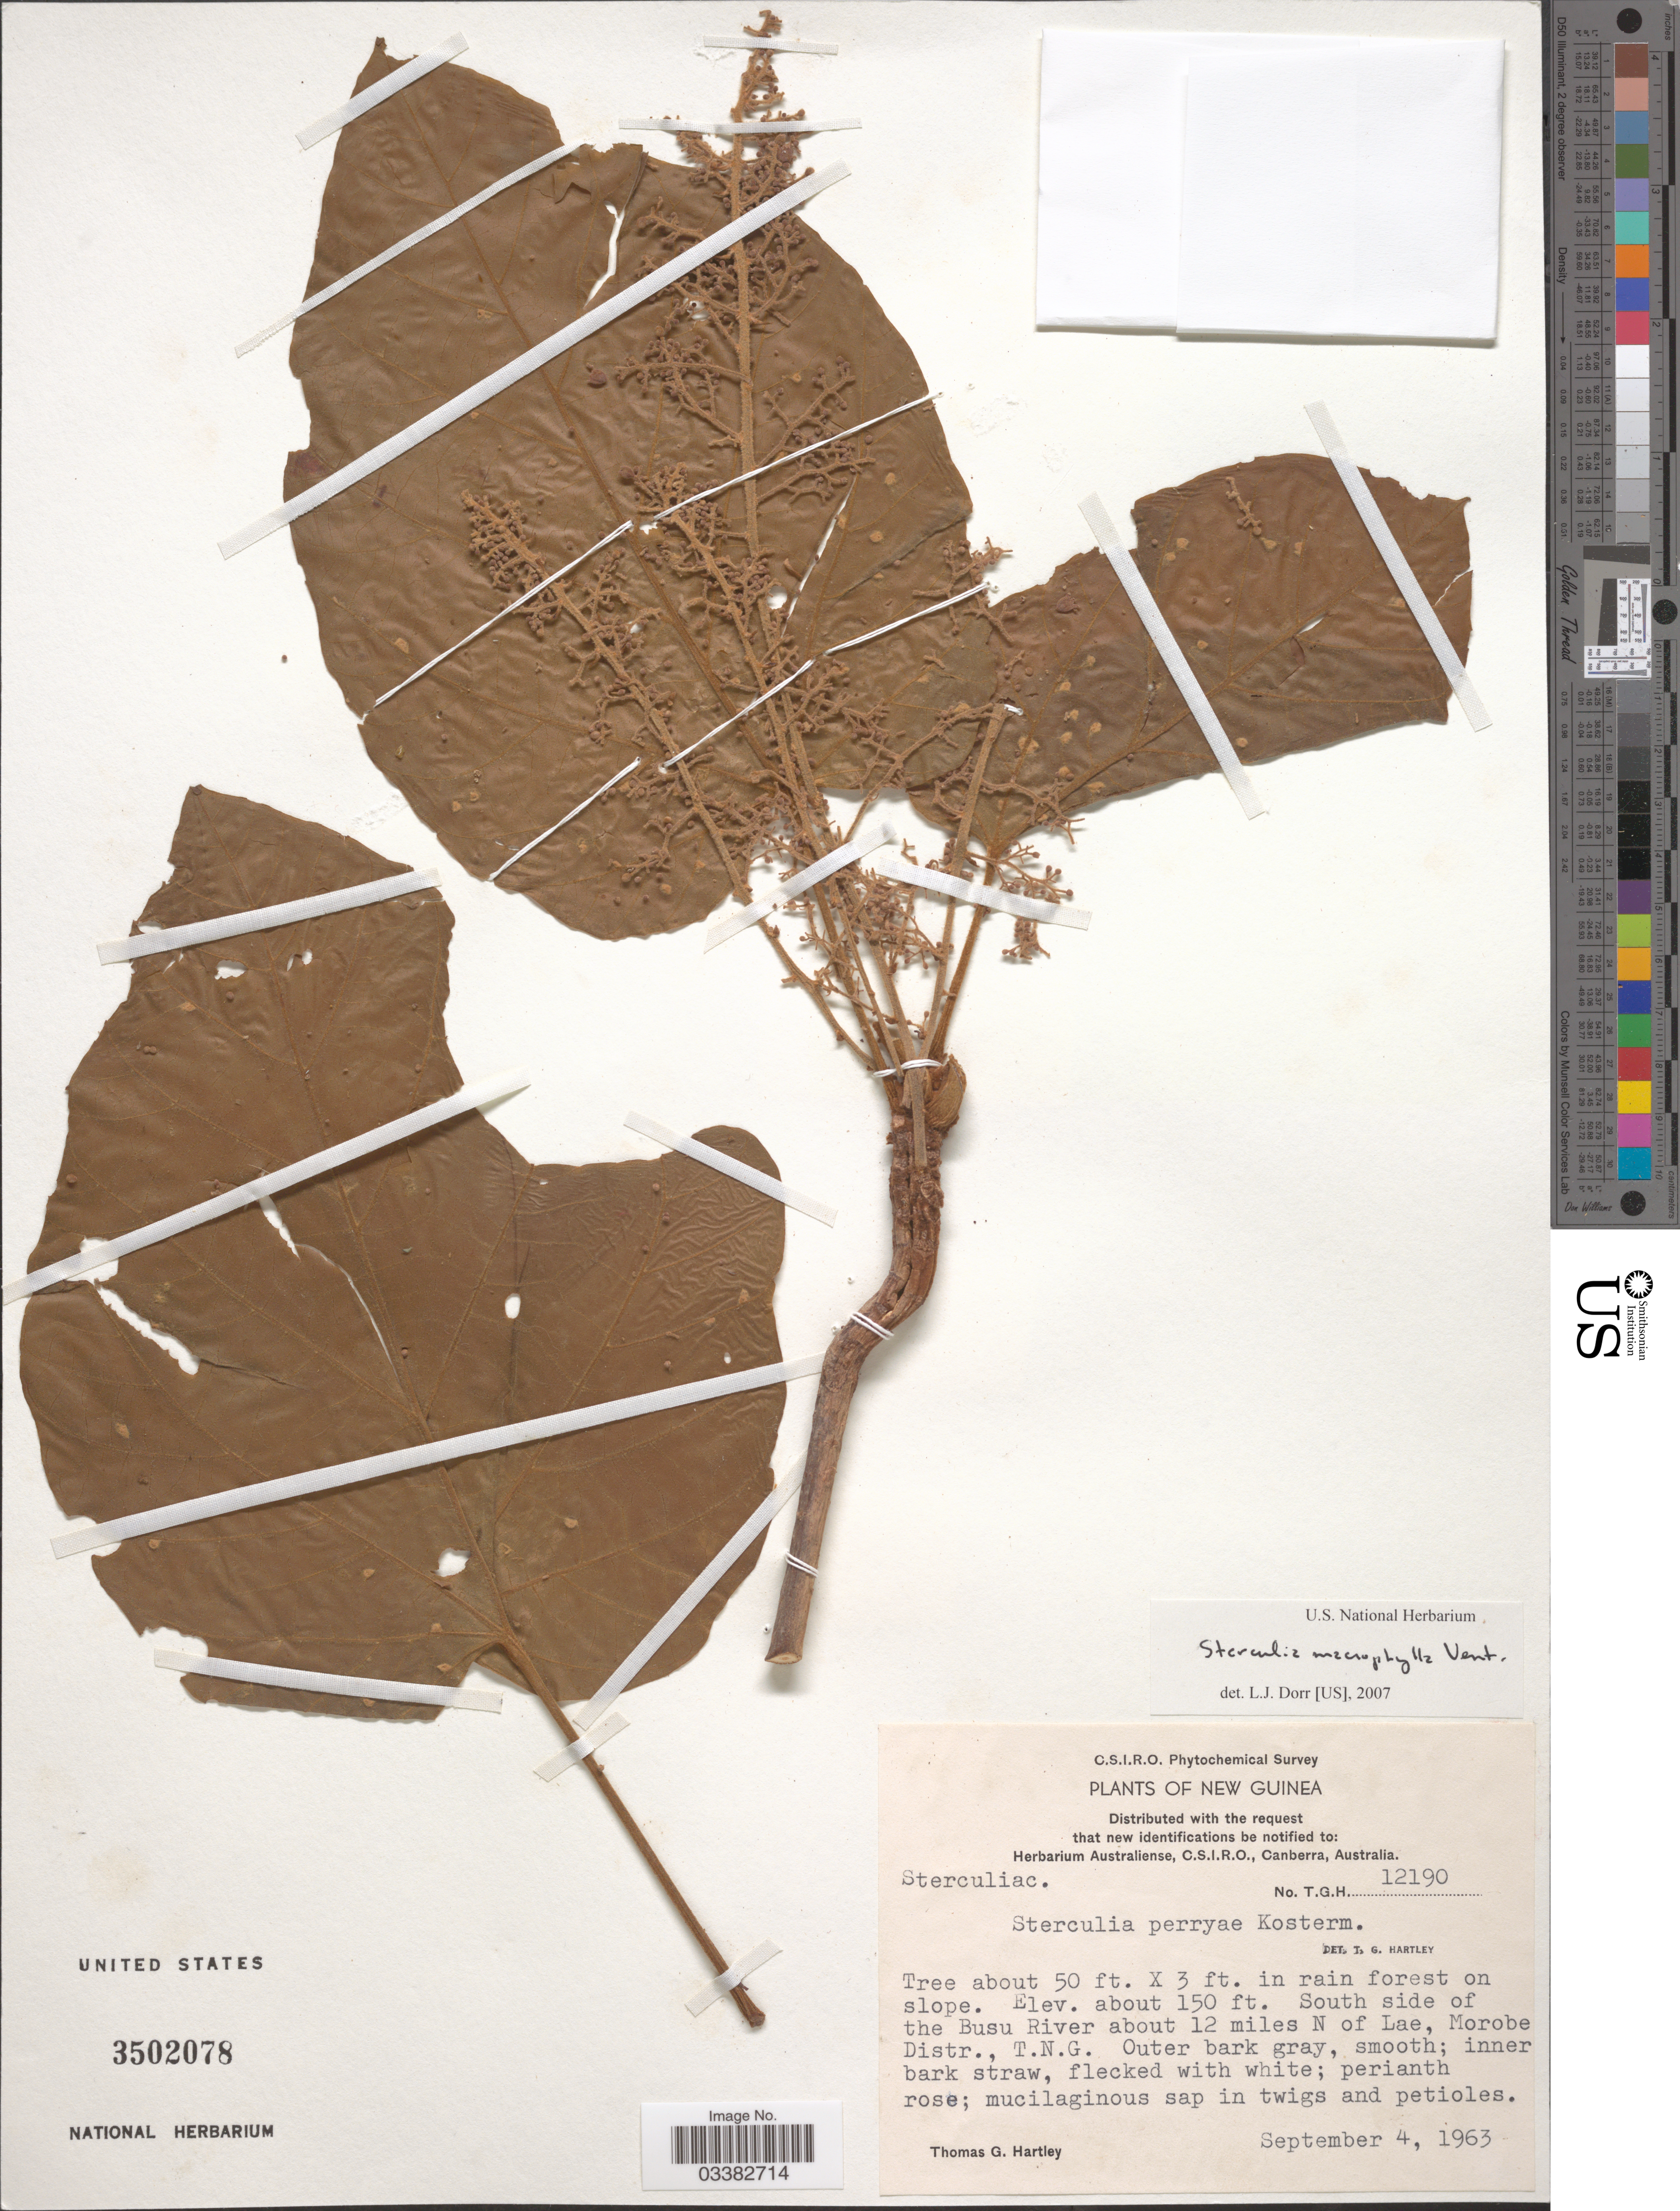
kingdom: Plantae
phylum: Tracheophyta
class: Magnoliopsida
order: Malvales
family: Malvaceae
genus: Sterculia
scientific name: Sterculia macrophylla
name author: Vent.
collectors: T. Hartley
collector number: T.G.H. 12190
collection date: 1963-09-04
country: Papua New Guinea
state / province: Morobe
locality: New Guinea. South side of the Busu River about 12 miles N of Lae, Morobe Distr., T.N.G.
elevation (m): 46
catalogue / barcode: US 3502078